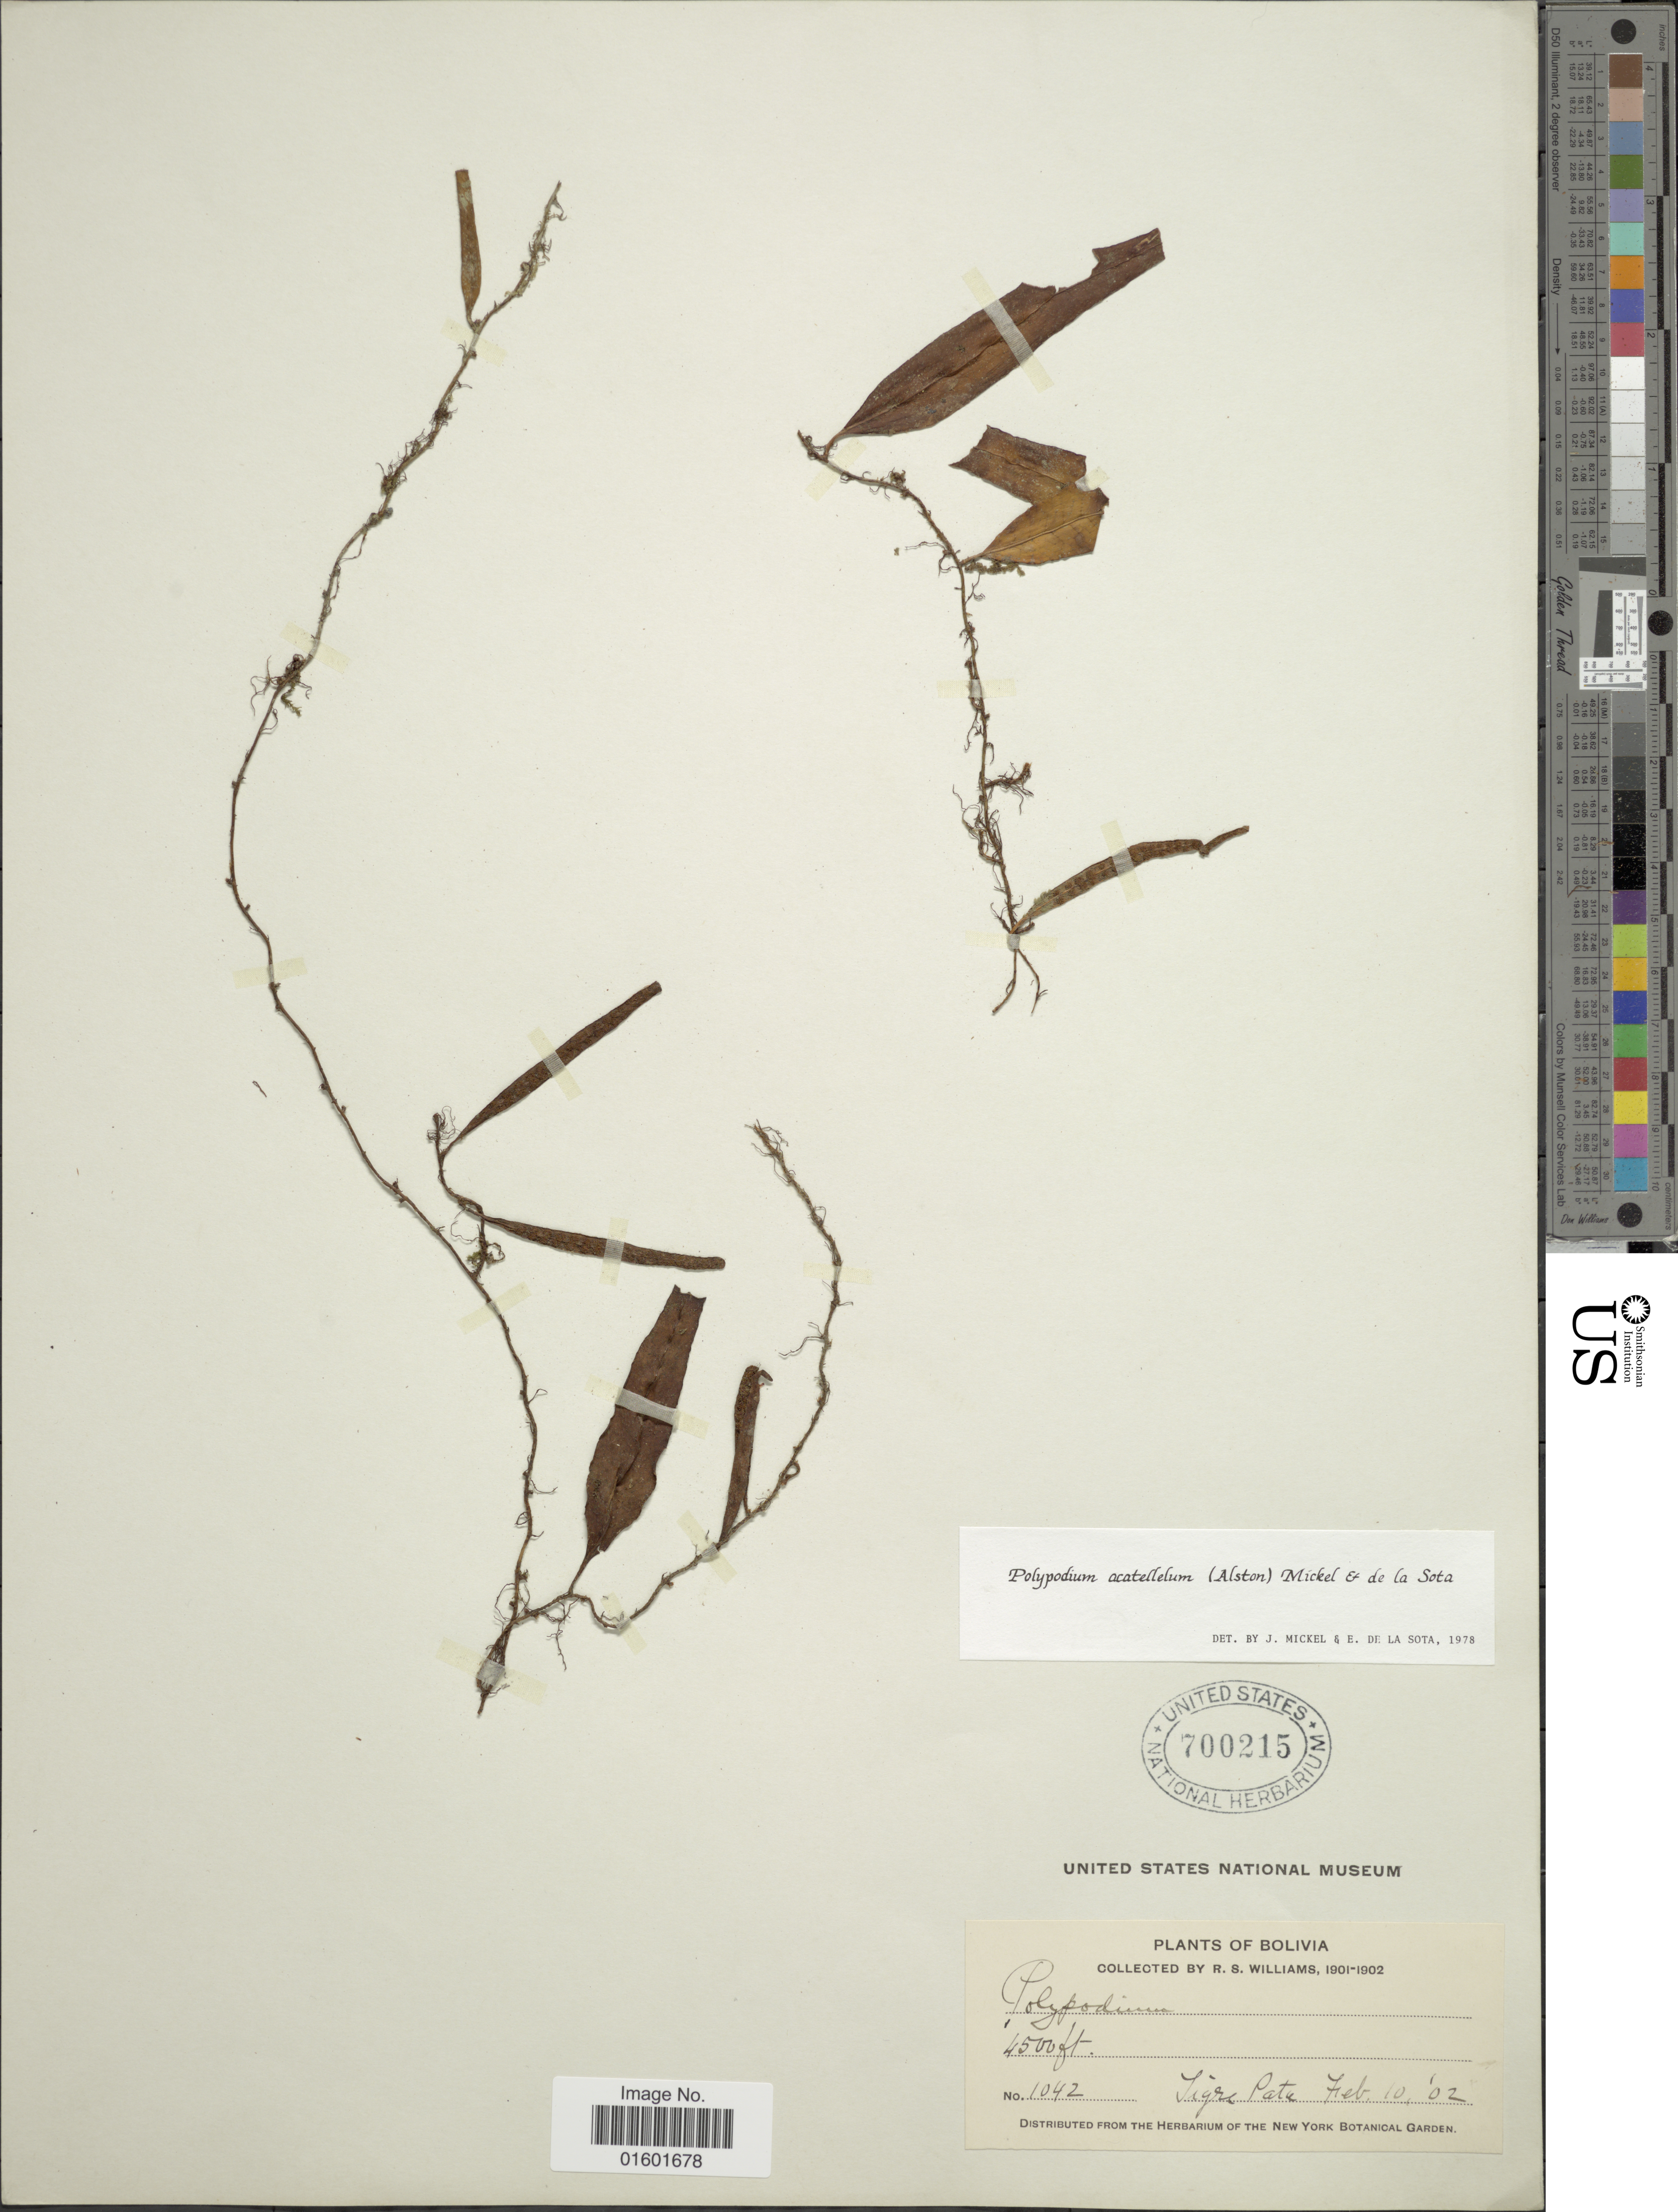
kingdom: Plantae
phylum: Tracheophyta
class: Polypodiopsida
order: Polypodiales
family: Polypodiaceae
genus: Microgramma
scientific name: Microgramma piloselloides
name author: (L.) Copel.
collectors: R. S. Williams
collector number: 1042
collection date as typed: Feb. 10, '02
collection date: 1902-02-10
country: Bolivia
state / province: La Paz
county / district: Franz Tamayo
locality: Tigre Pata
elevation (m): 1372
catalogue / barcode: US 700215